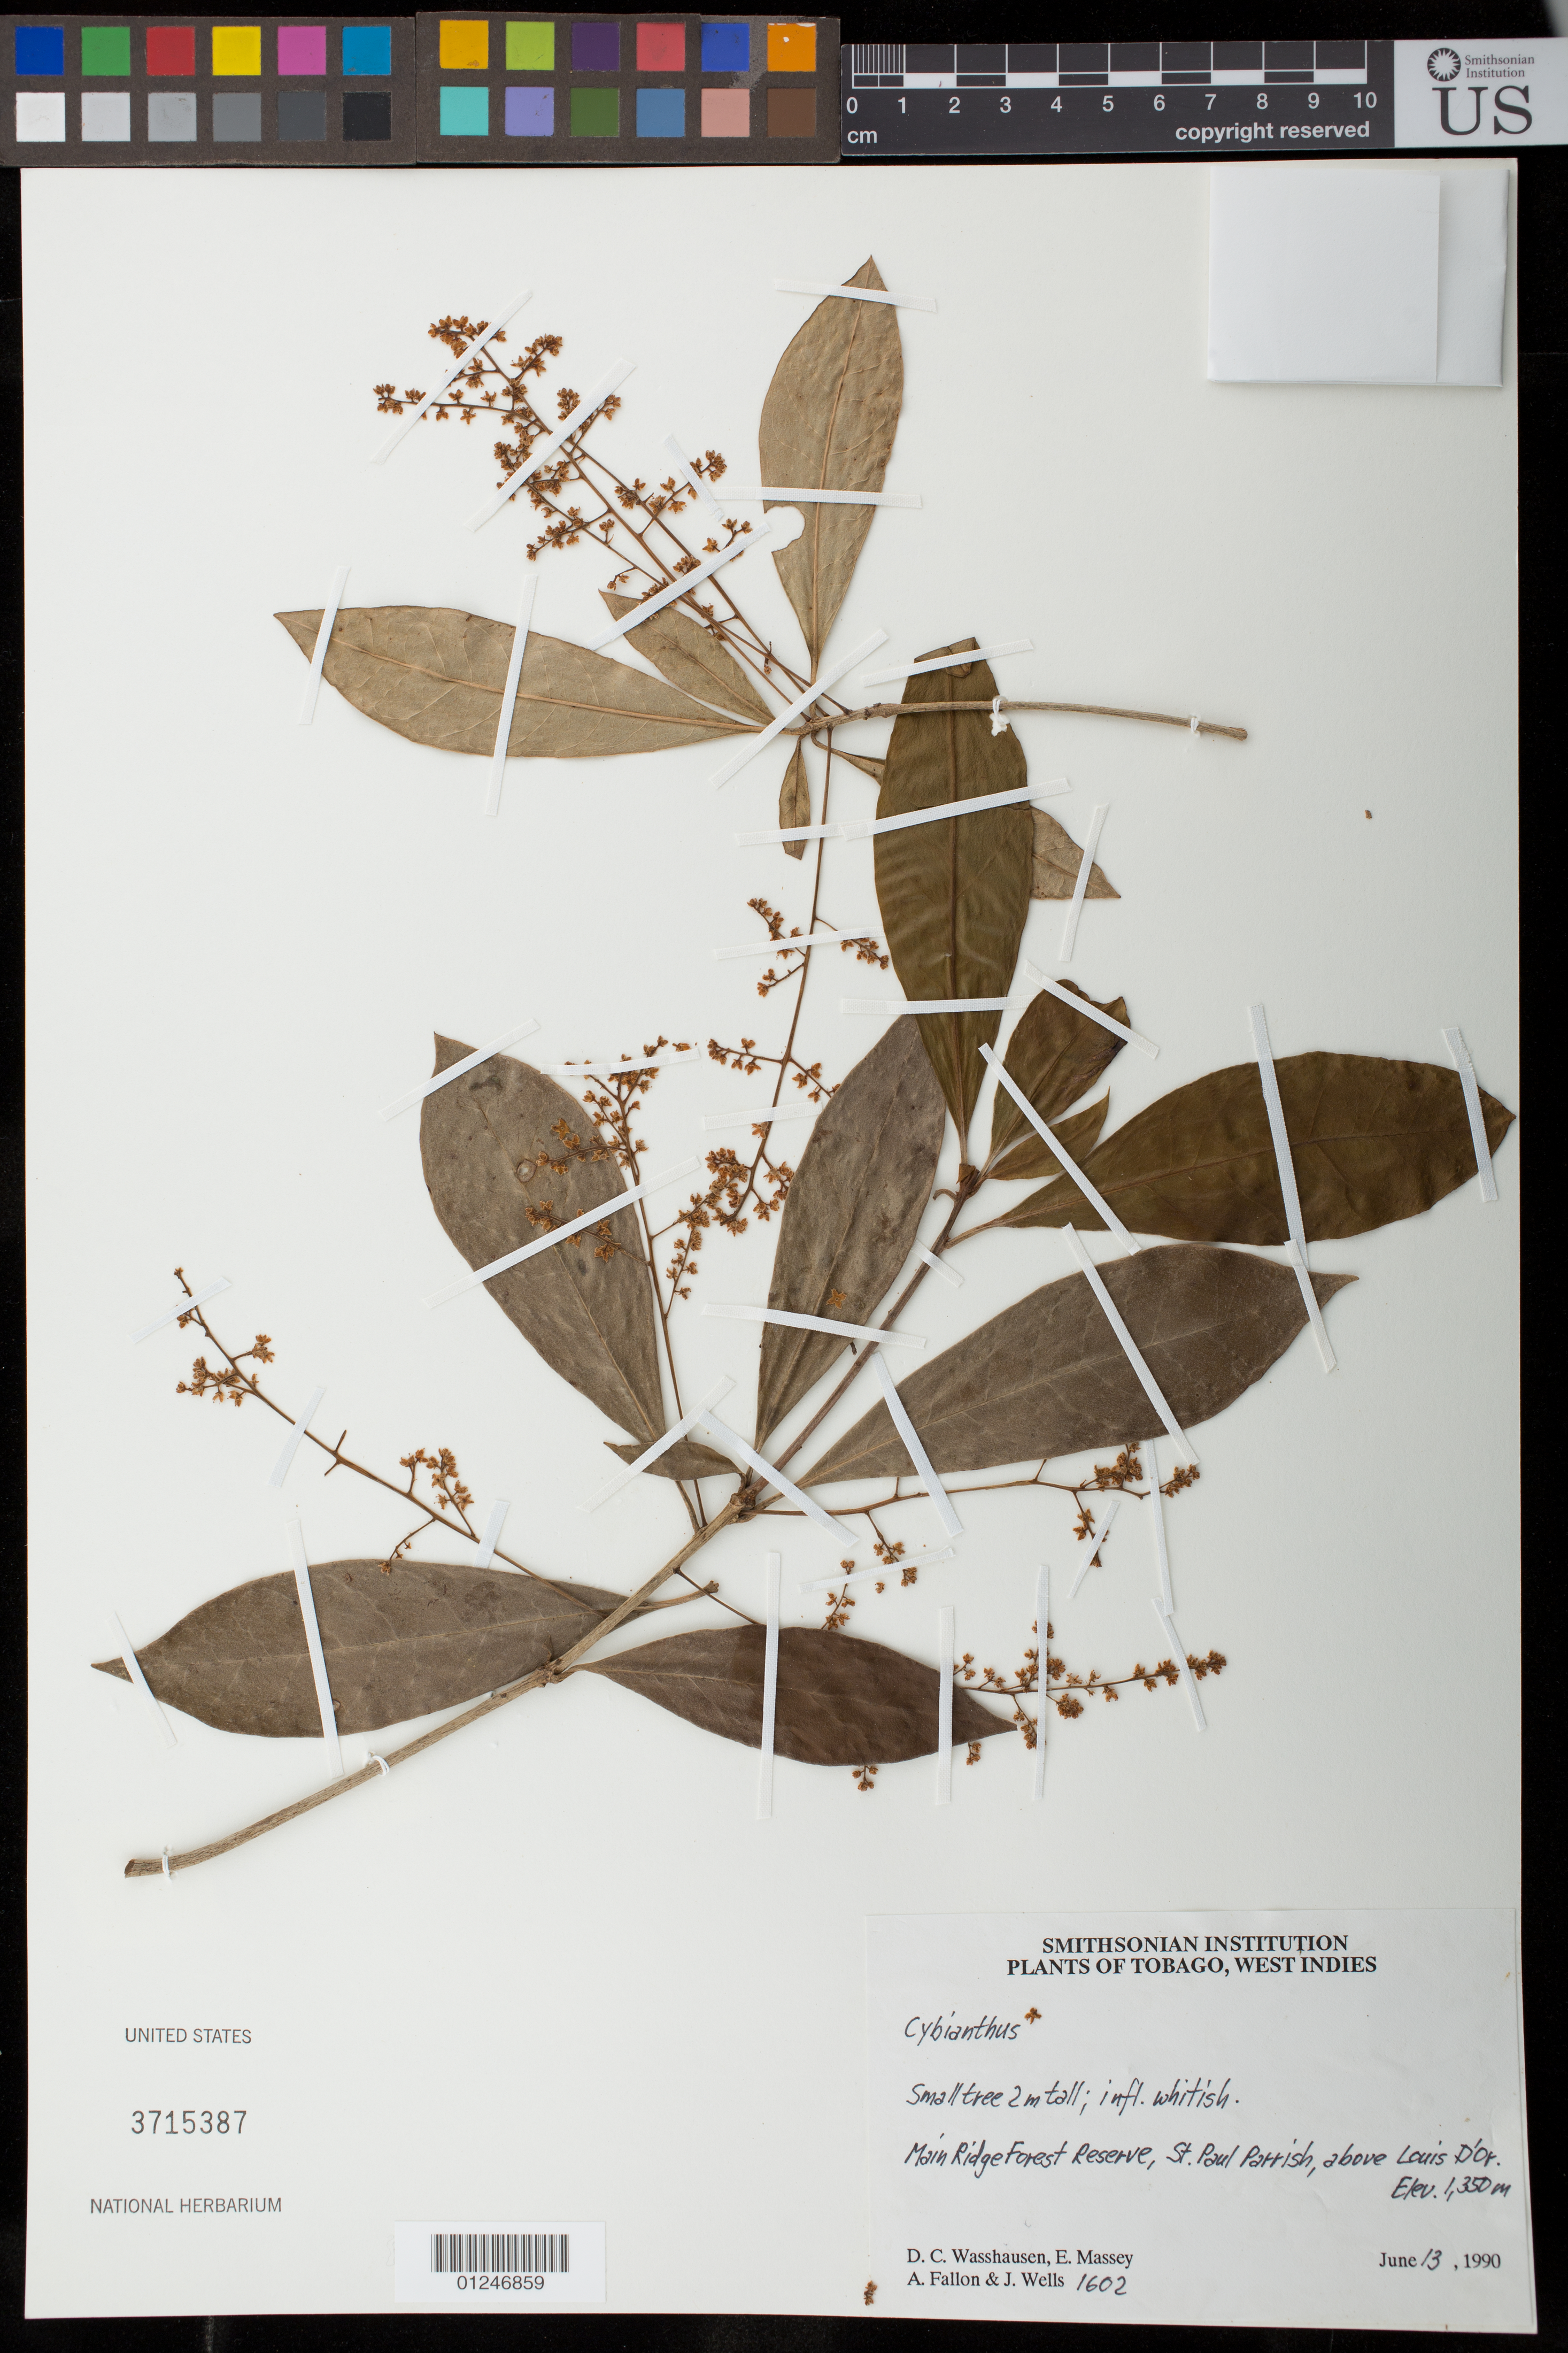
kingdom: Plantae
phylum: Tracheophyta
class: Magnoliopsida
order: Gentianales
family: Rubiaceae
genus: Rudgea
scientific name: Rudgea hostmanniana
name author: Benth.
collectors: D. C. Wasshausen, E. Massey, A. Fallon & J. Wells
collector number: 1602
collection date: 1990-06-13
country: Trinidad and Tobago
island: Tobago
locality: St. John Parrish; Main Ridge above Louis D'or.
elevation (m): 1350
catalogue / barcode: US 3715387